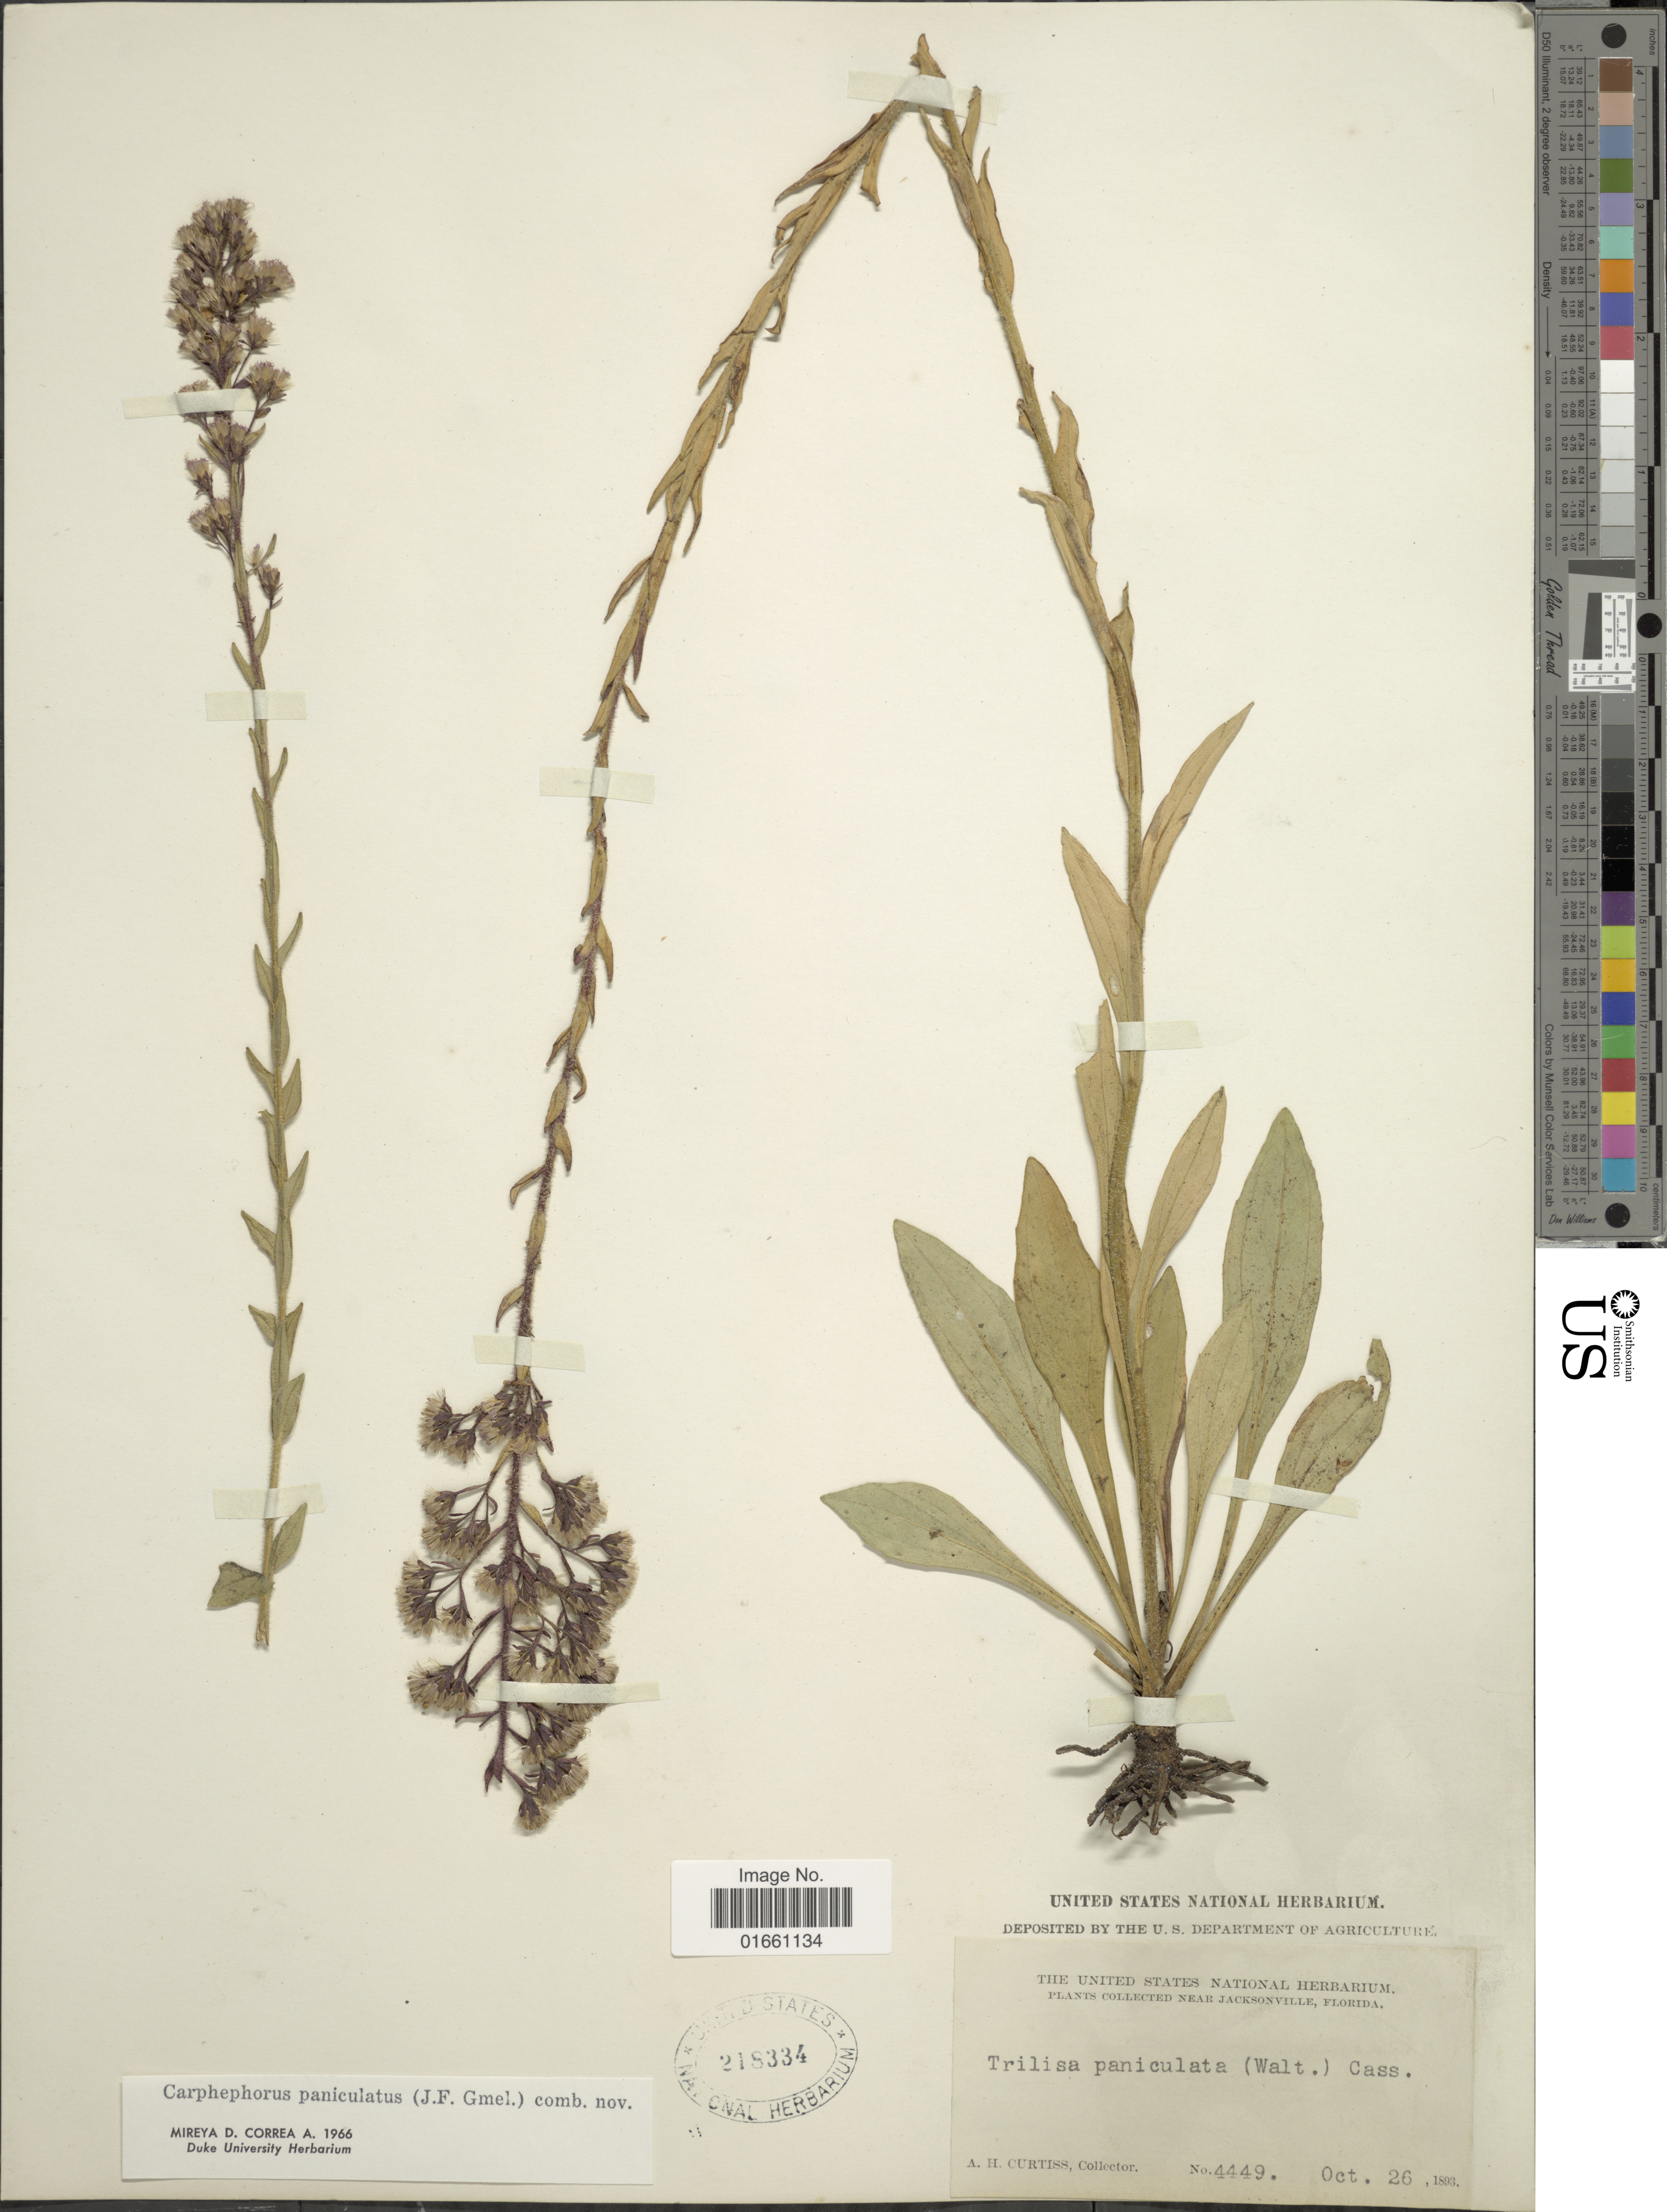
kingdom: Plantae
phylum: Tracheophyta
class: Magnoliopsida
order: Asterales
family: Asteraceae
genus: Trilisa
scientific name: Trilisa paniculata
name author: (J.F. Gmel.) Cass.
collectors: A. H. Curtiss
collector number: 4449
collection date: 1893-10-26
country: United States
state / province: Florida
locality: Near Jacksonville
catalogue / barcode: US 218334